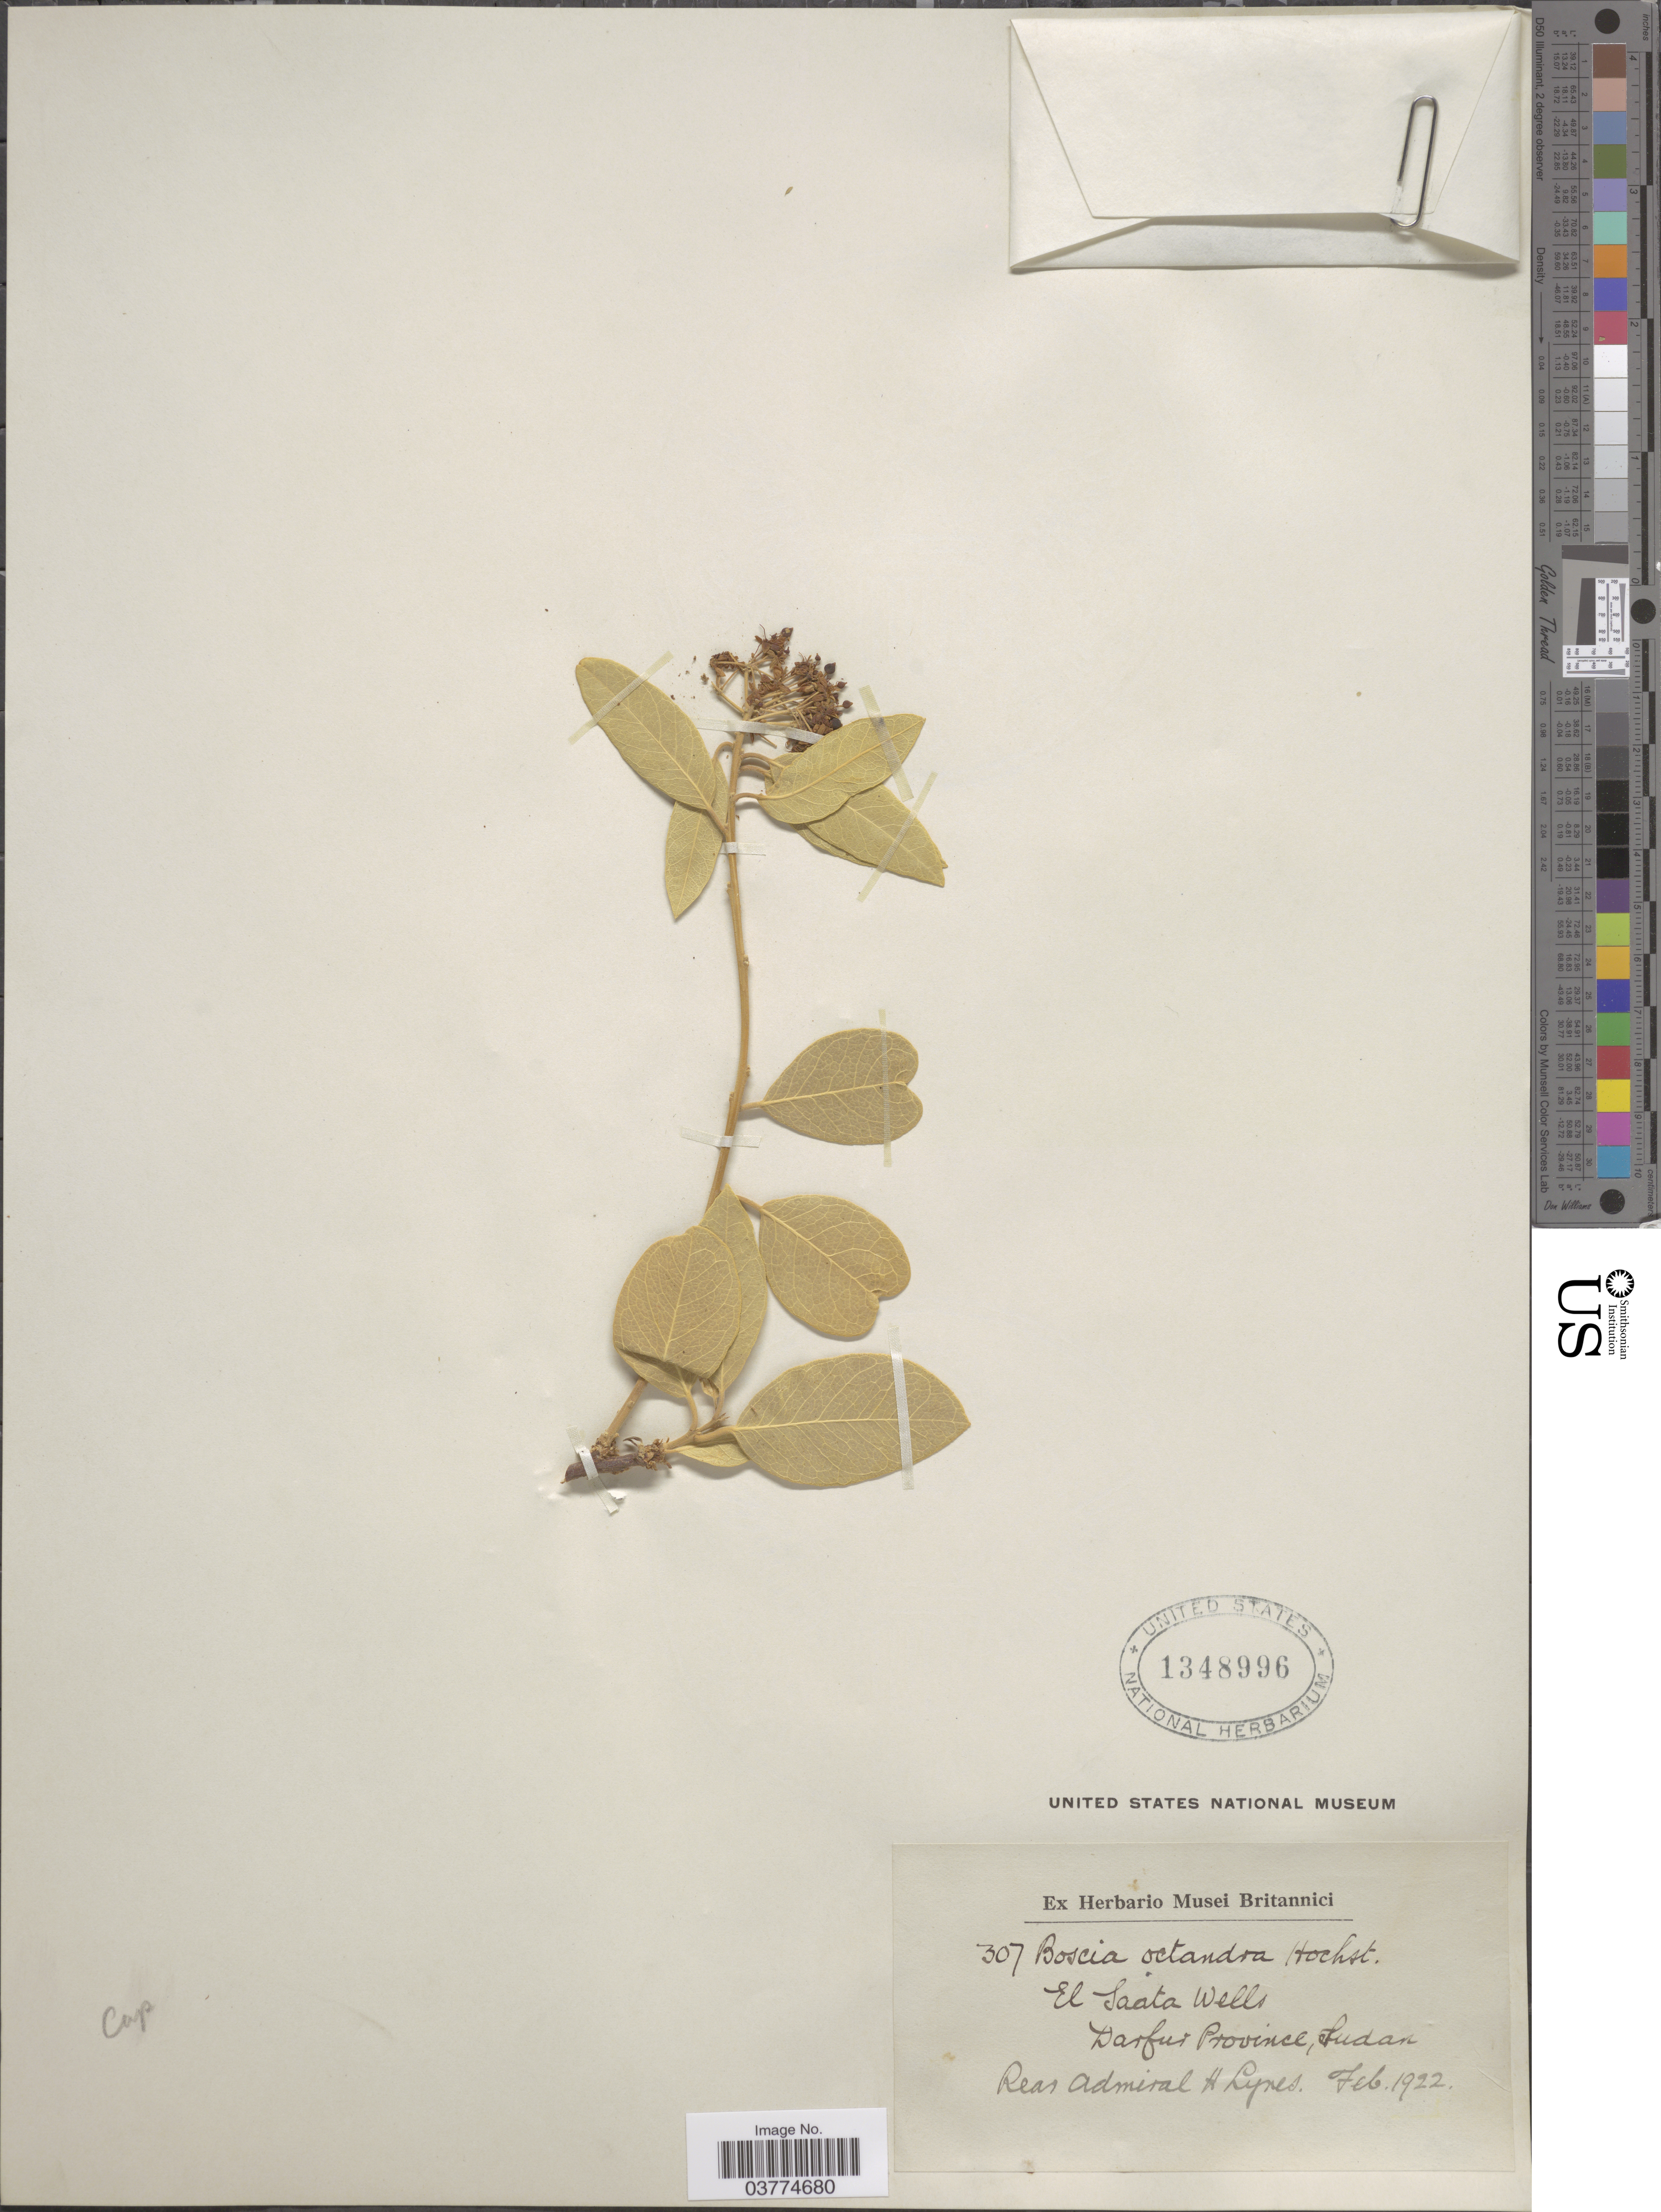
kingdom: Plantae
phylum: Tracheophyta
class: Magnoliopsida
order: Brassicales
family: Capparaceae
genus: Boscia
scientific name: Boscia octandra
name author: Hochst. ex Radlk.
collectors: H. Lynes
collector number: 307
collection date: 1922-02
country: Sudan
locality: El Saata Wells. Darfur Province.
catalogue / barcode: US 1348996